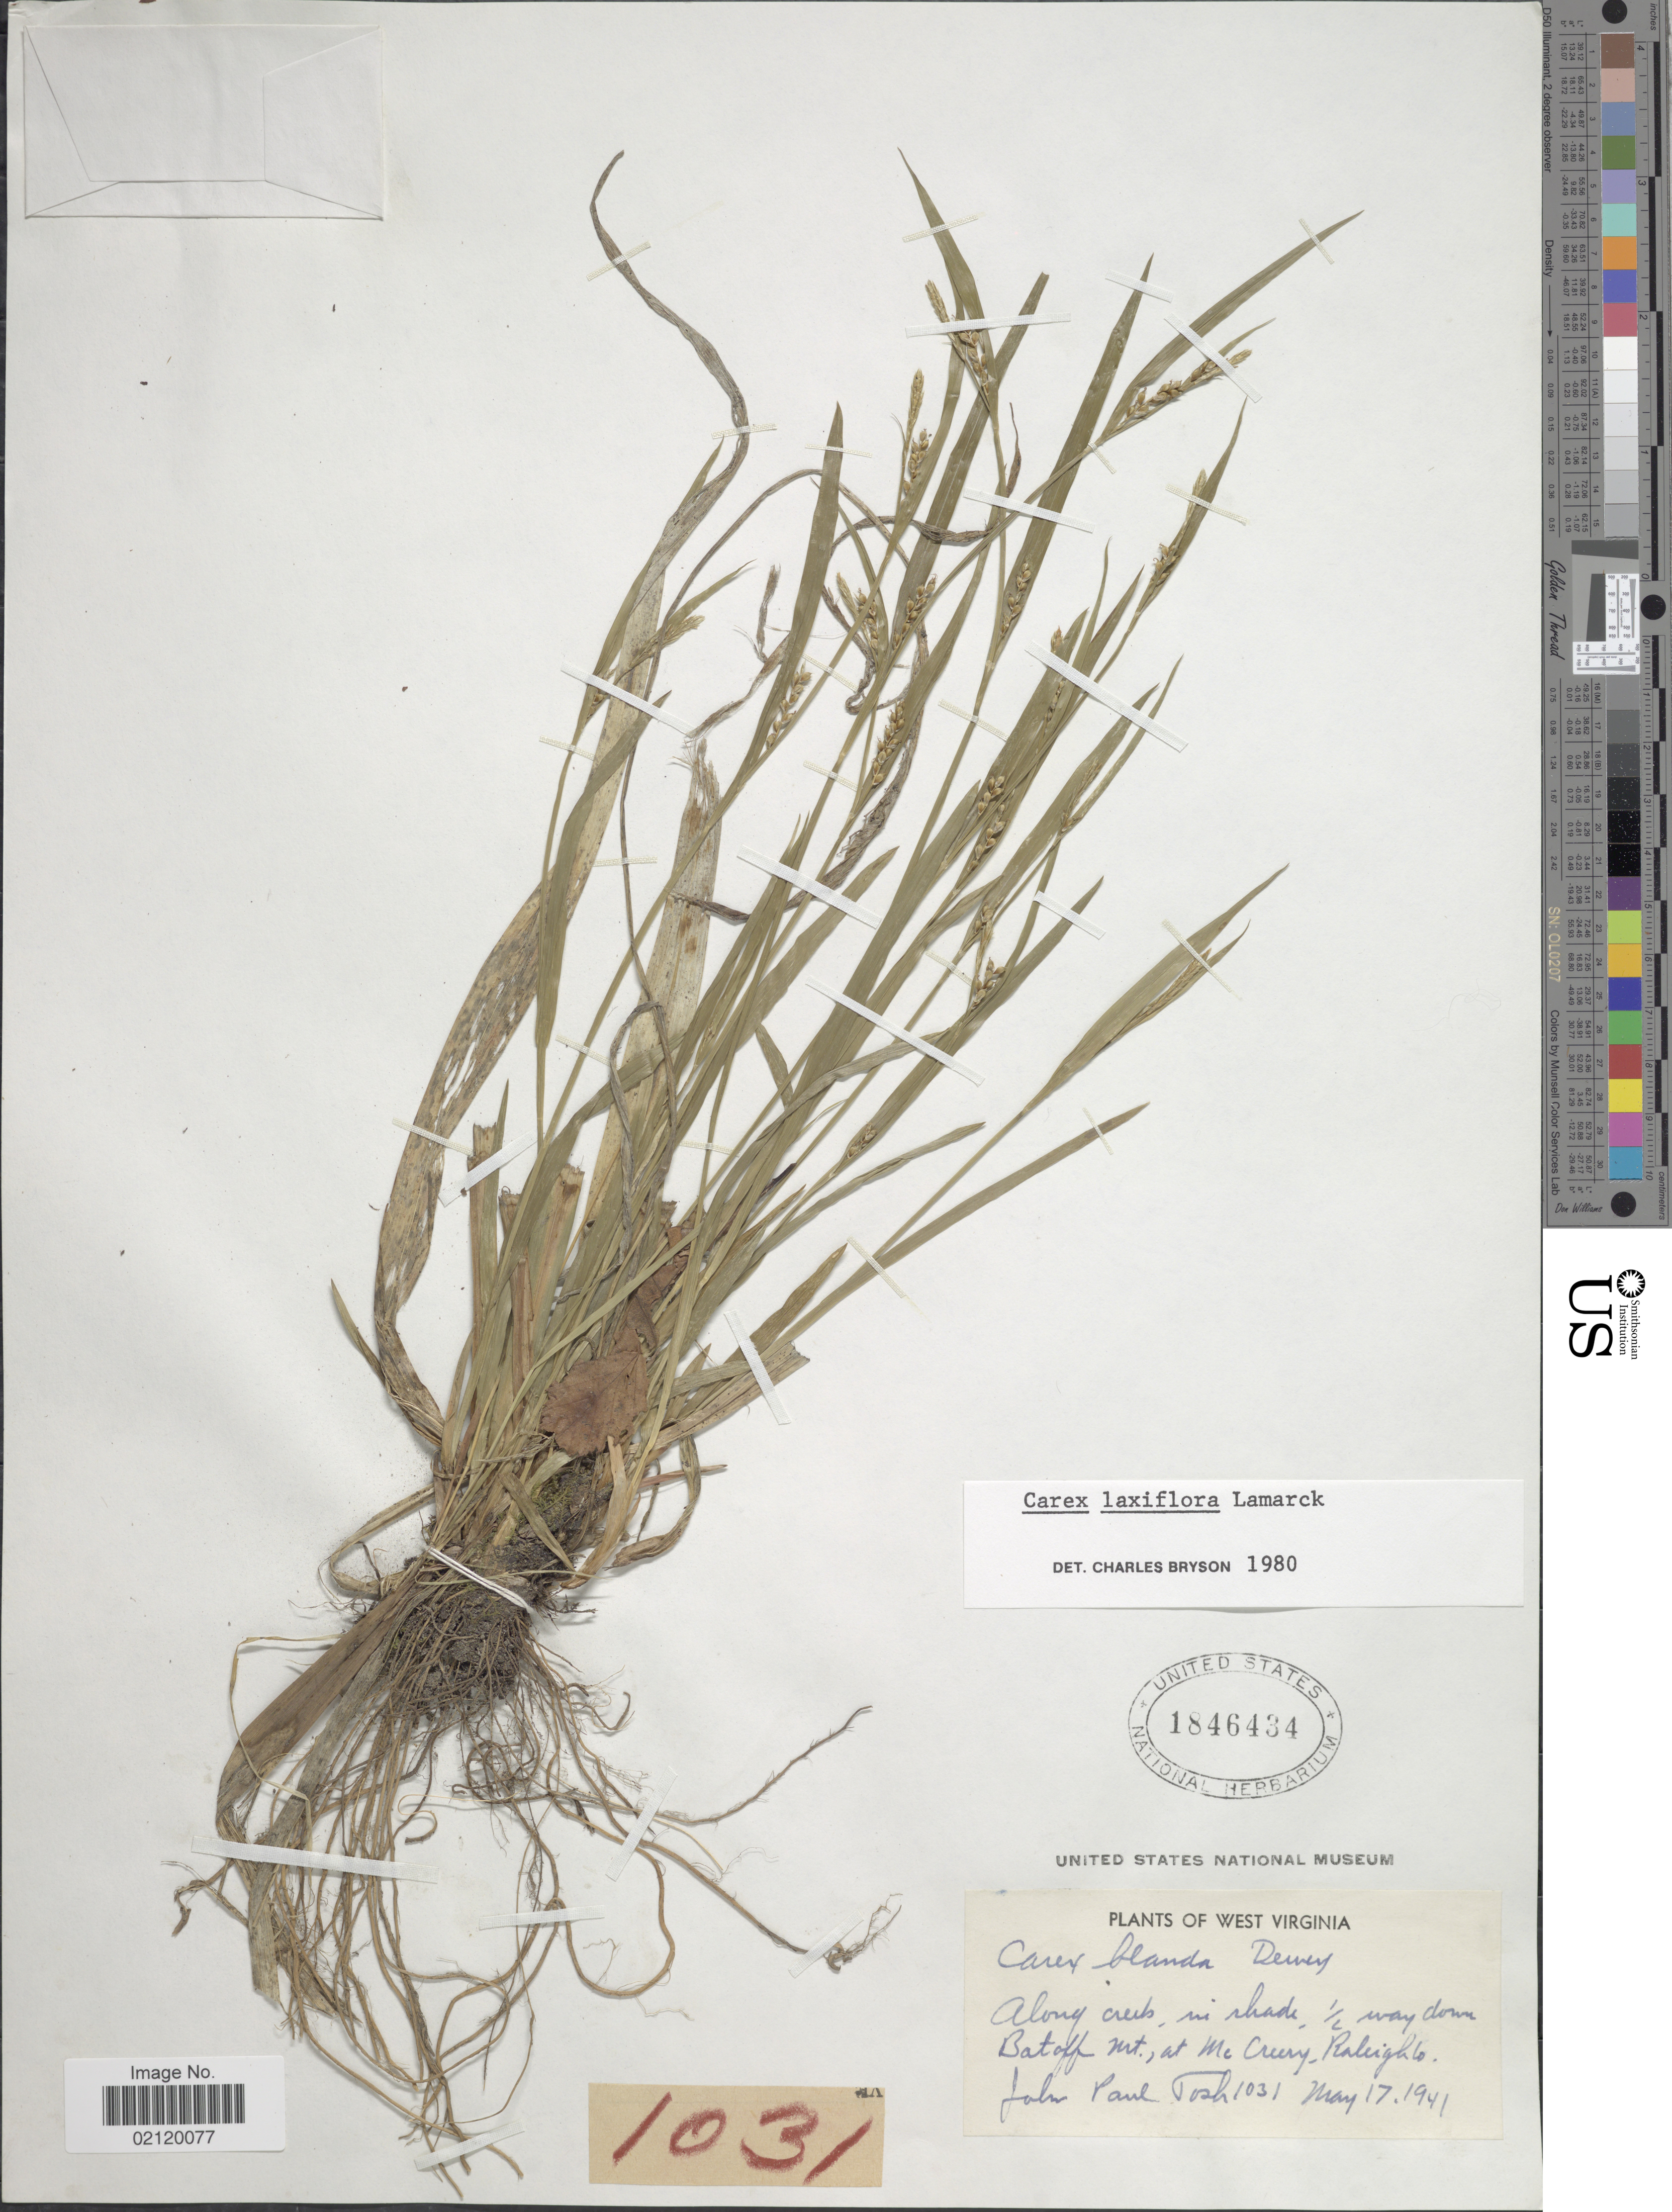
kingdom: Plantae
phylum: Tracheophyta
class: Liliopsida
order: Poales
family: Cyperaceae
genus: Carex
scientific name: Carex laxiflora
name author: Lam.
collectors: J. Tosh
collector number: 1031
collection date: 1941-05-17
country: United States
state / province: West Virginia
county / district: Raleigh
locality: Along creek, in shade, 1/2 way down. Batoff Mt., at McCreery, Raleigh Co.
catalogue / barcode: US 1846434